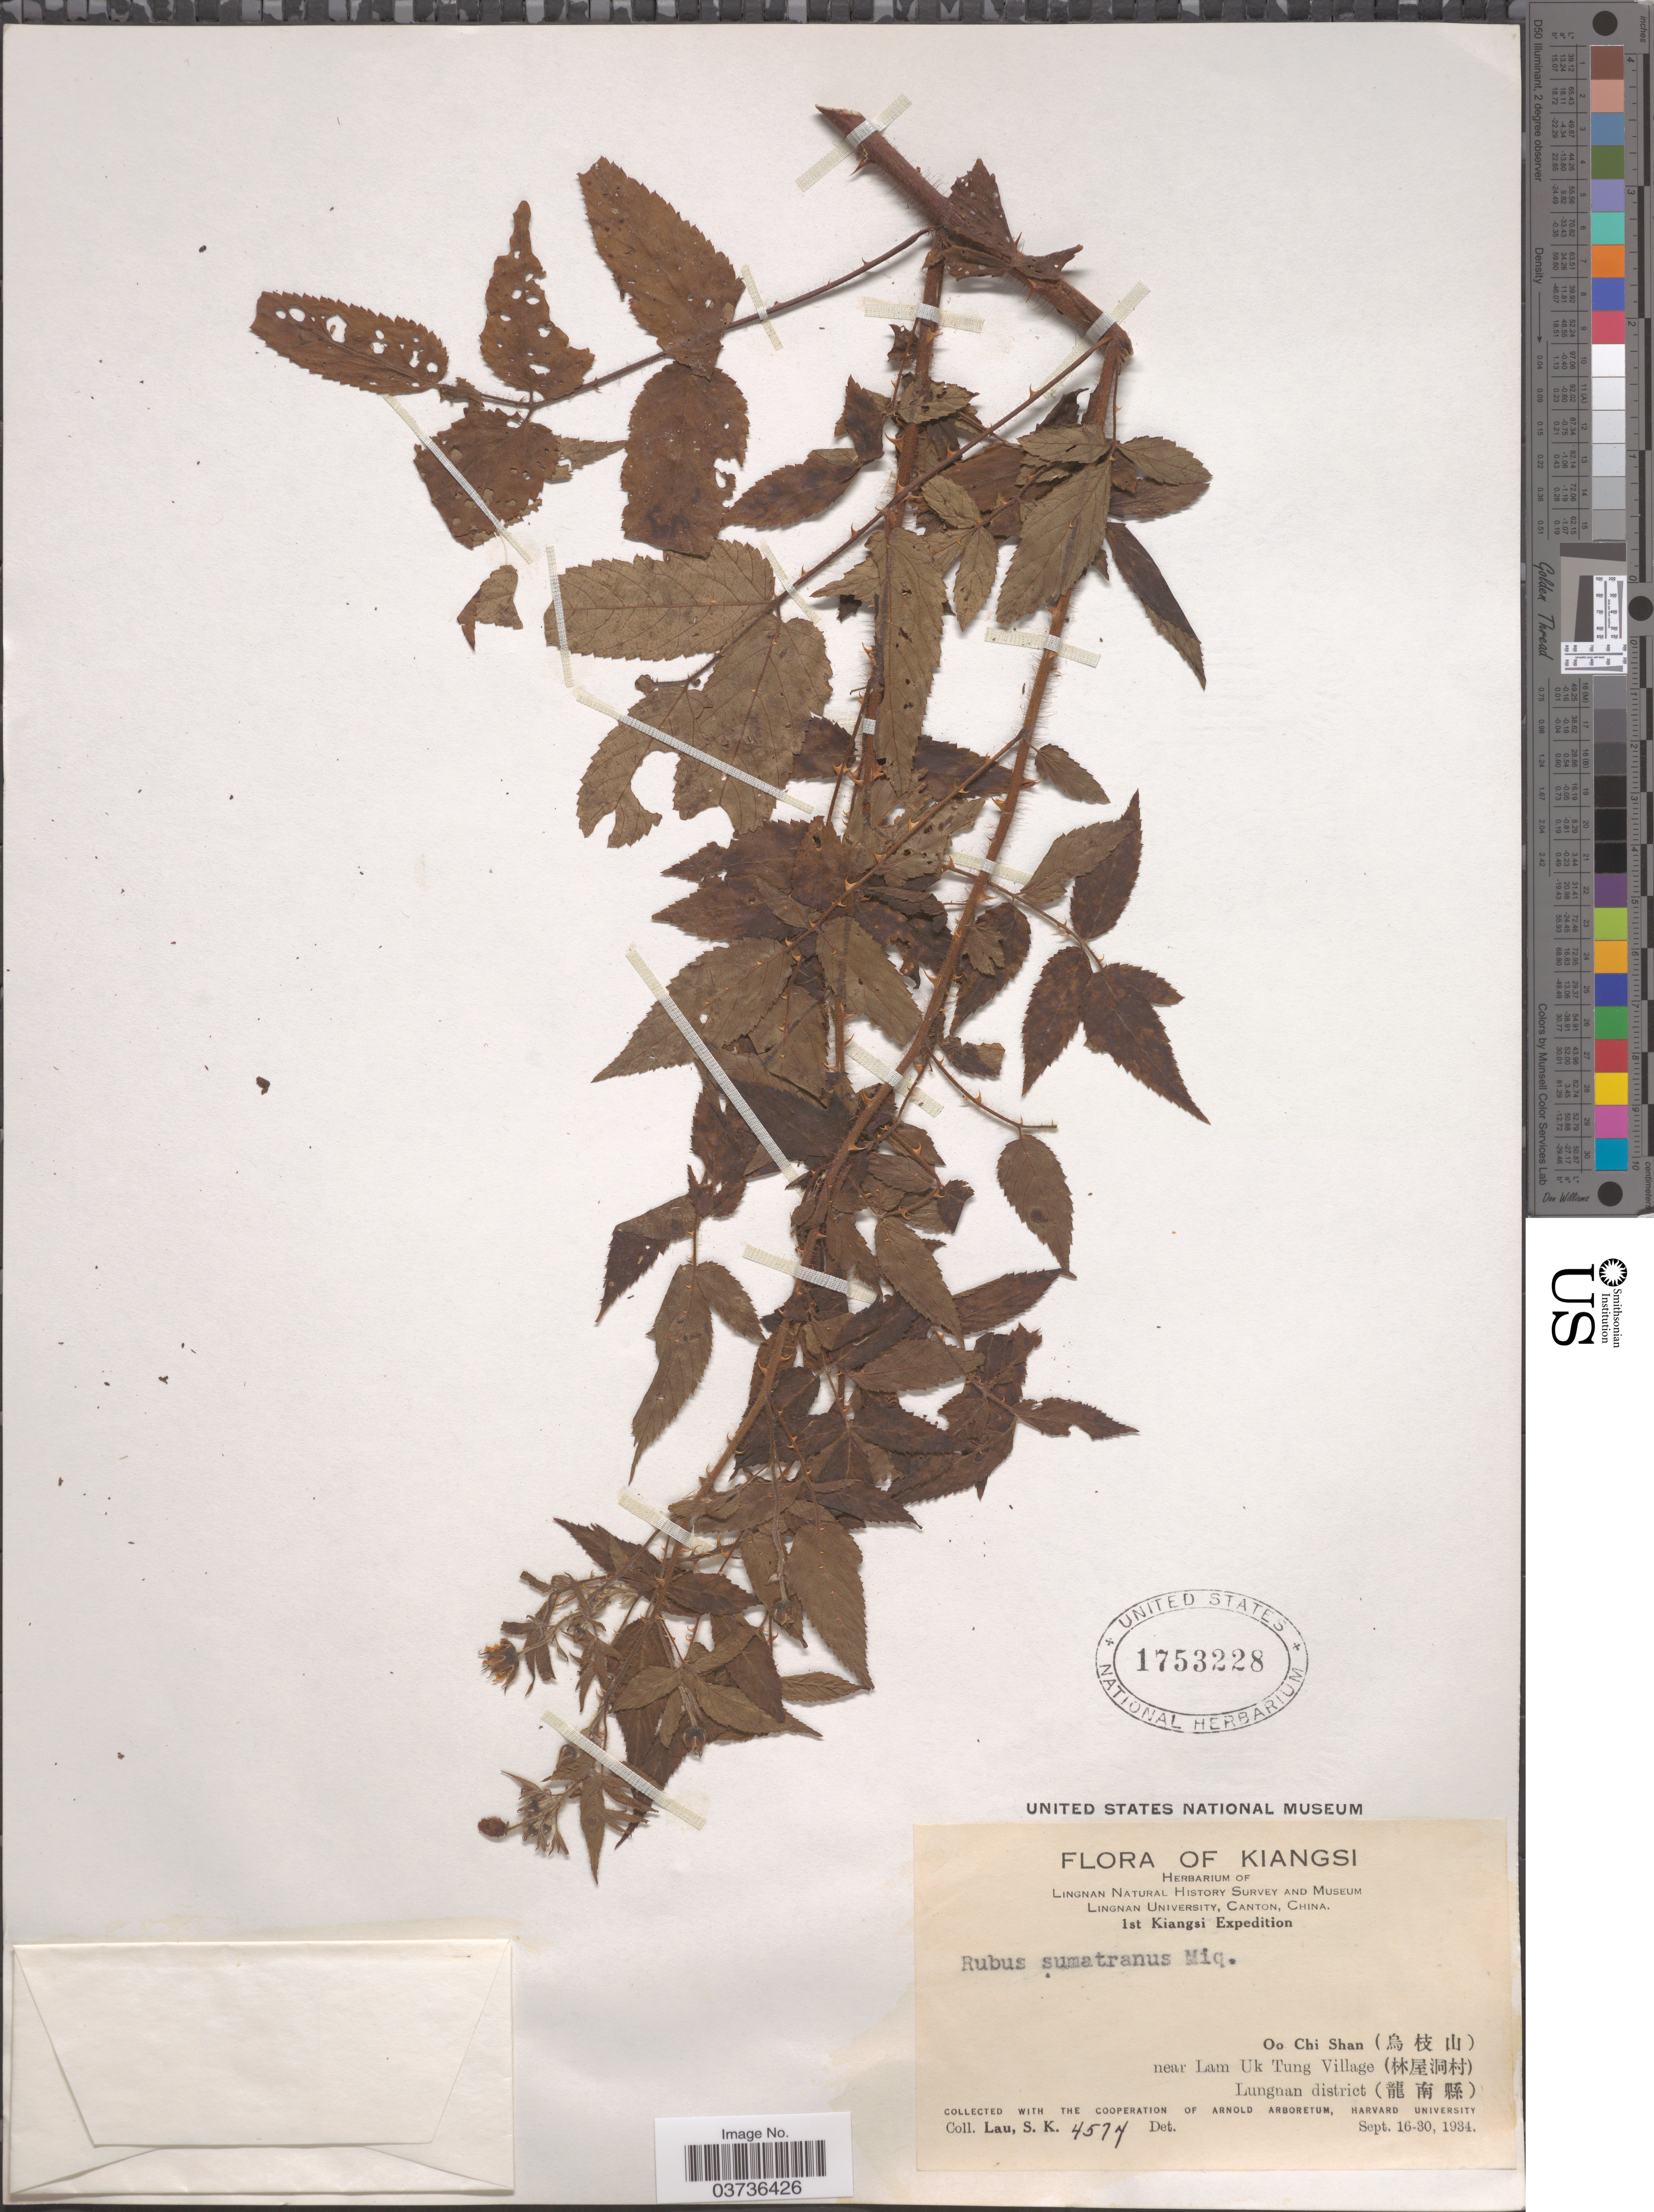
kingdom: Plantae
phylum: Tracheophyta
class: Magnoliopsida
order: Rosales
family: Rosaceae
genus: Rubus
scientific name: Rubus sumatranus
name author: Miq.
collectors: S. K. Lau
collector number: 4574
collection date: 1934-09-16/1934-09-30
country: China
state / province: Jiangxi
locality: Kiangsi. Oo Chi Shan (X) near Lam Uk Tung Village (X) Lungnan district (X).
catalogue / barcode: US 1753228